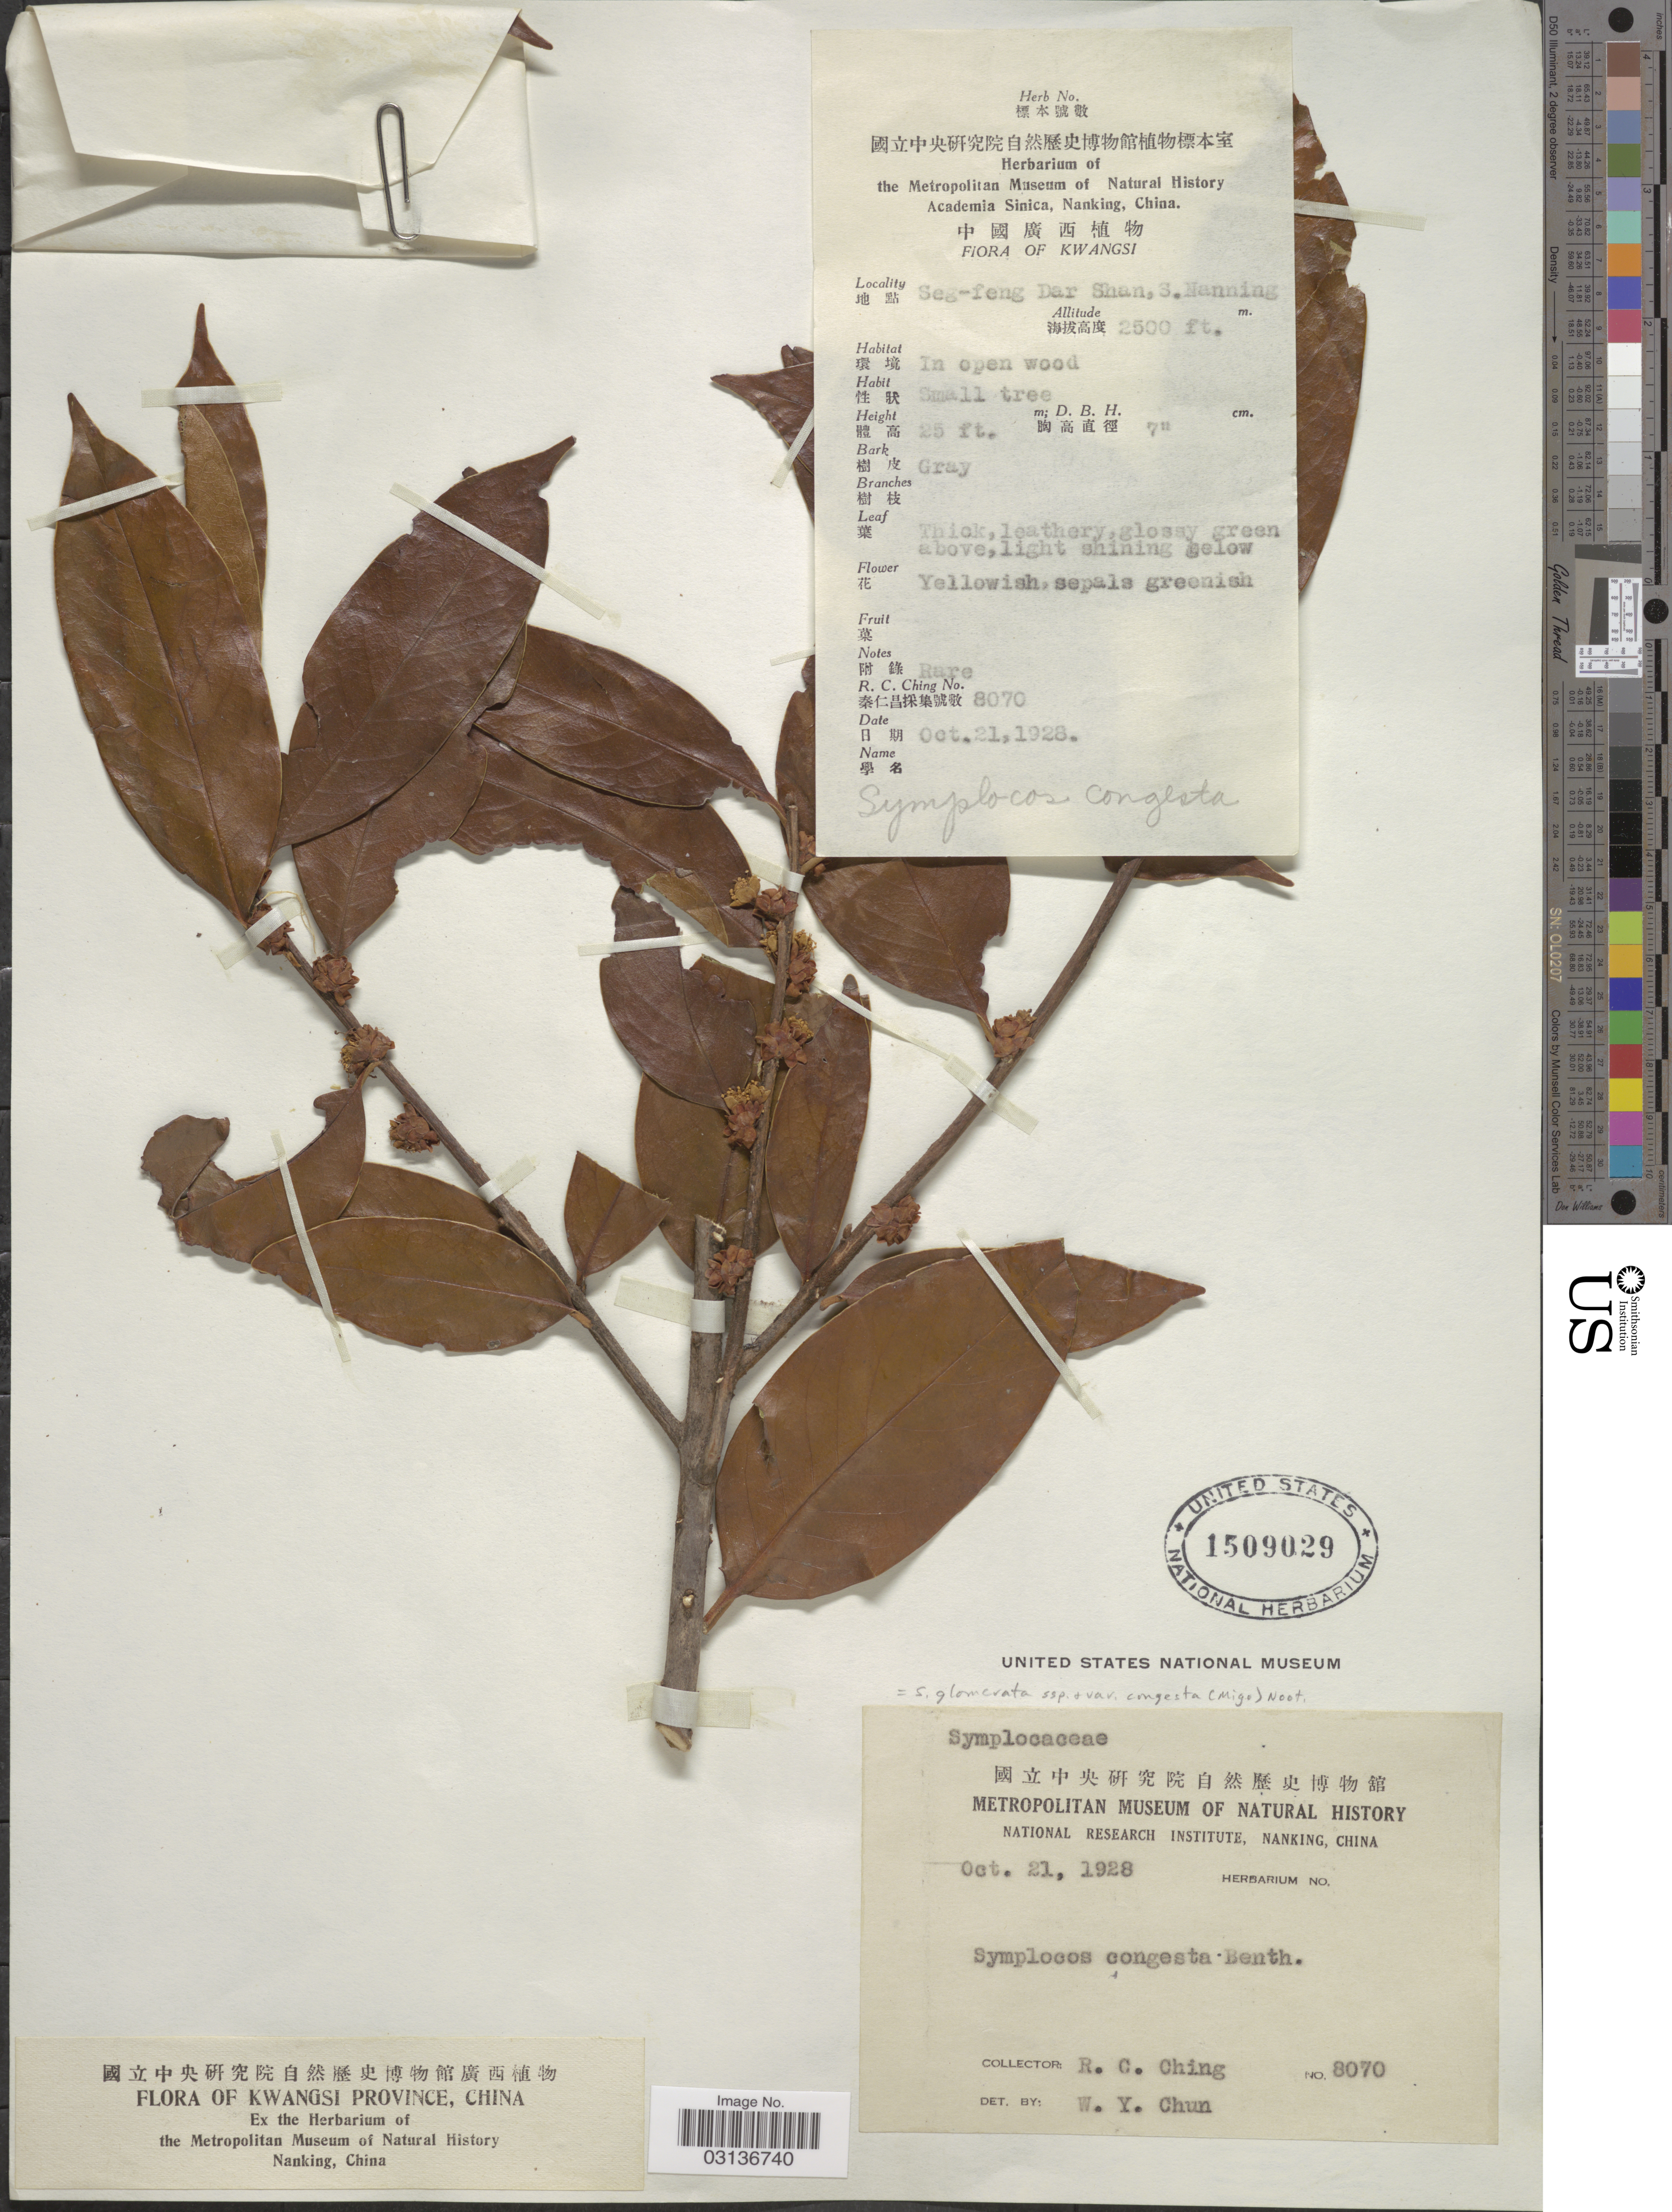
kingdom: Plantae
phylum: Tracheophyta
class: Magnoliopsida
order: Ericales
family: Symplocaceae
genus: Symplocos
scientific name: Symplocos glomerata var. poilanei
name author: (Guillaumin) Noot.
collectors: R. C. Ching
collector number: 8070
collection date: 1928-10-21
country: China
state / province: Guangxi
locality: Kwangsi. Seg-feng Dar Shan, S. Nanning.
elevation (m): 762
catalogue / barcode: US 1509029